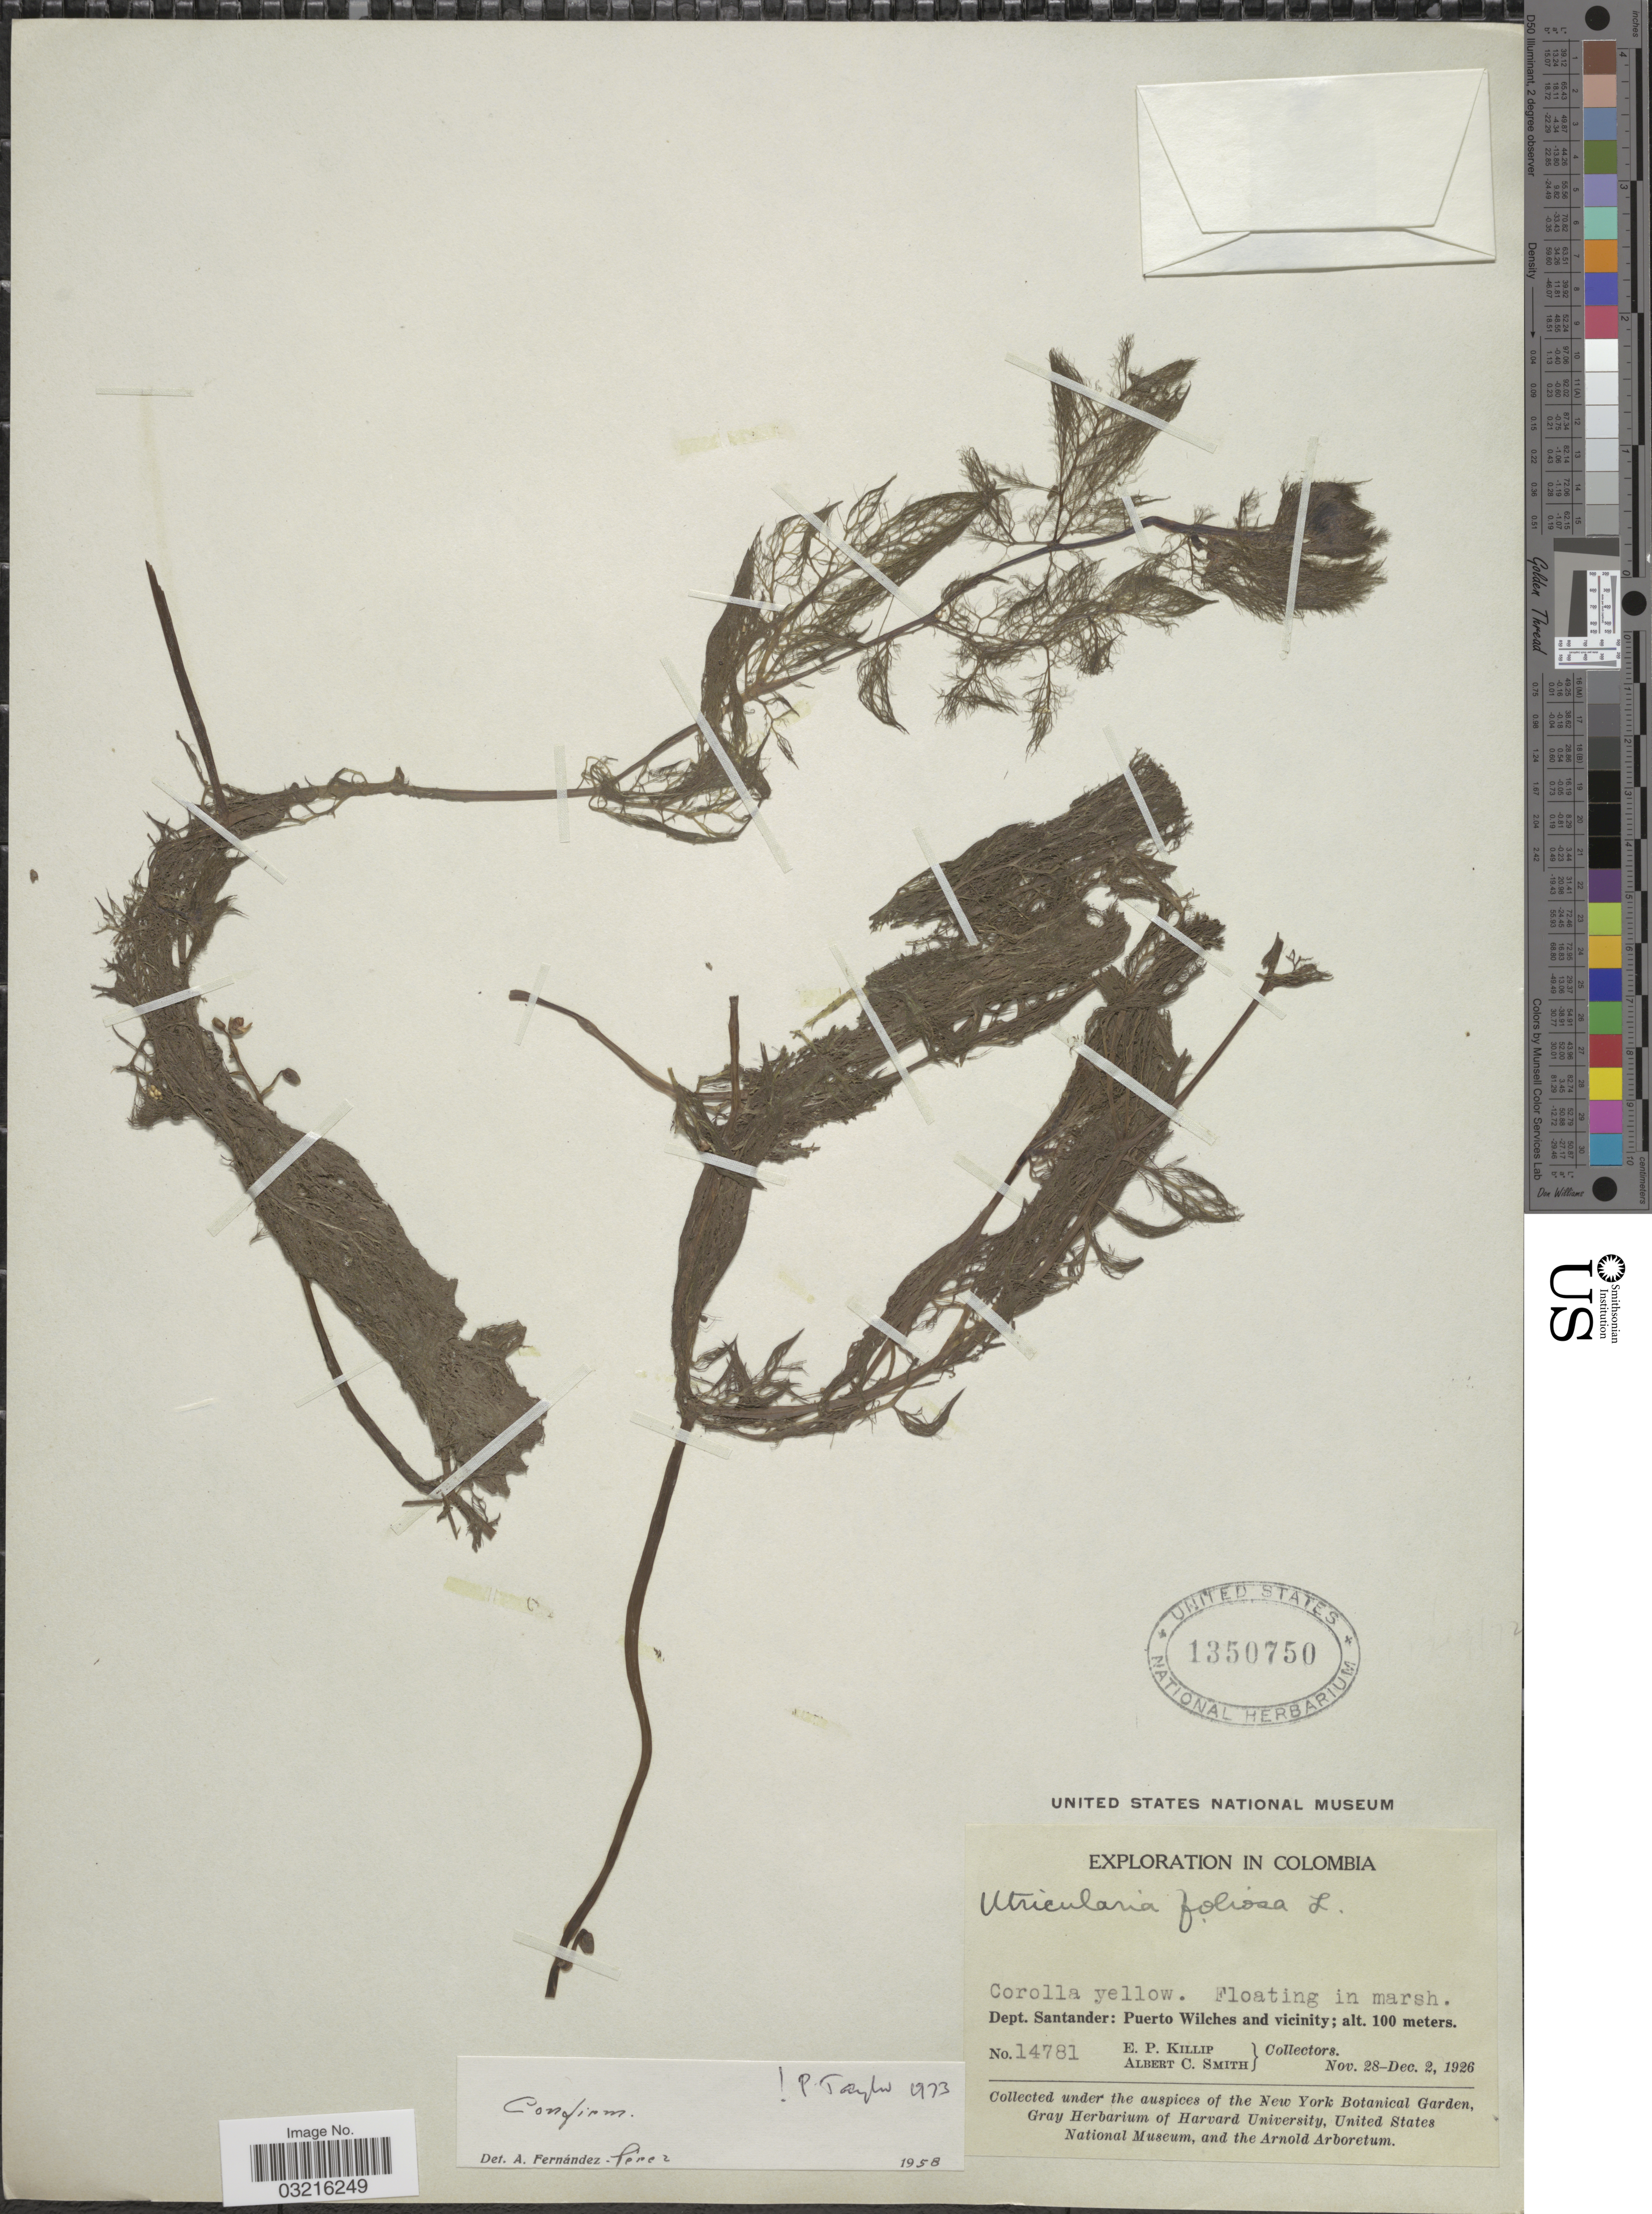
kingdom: Plantae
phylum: Tracheophyta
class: Magnoliopsida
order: Lamiales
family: Lentibulariaceae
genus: Utricularia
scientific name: Utricularia foliosa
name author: L.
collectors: E. P. Killip & A. C. Smith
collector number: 14781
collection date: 1926-11-28/1926-12-02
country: Colombia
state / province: Santander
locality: Dept. Santander: Puerto Wilches and vicinity.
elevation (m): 100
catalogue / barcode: US 1350750